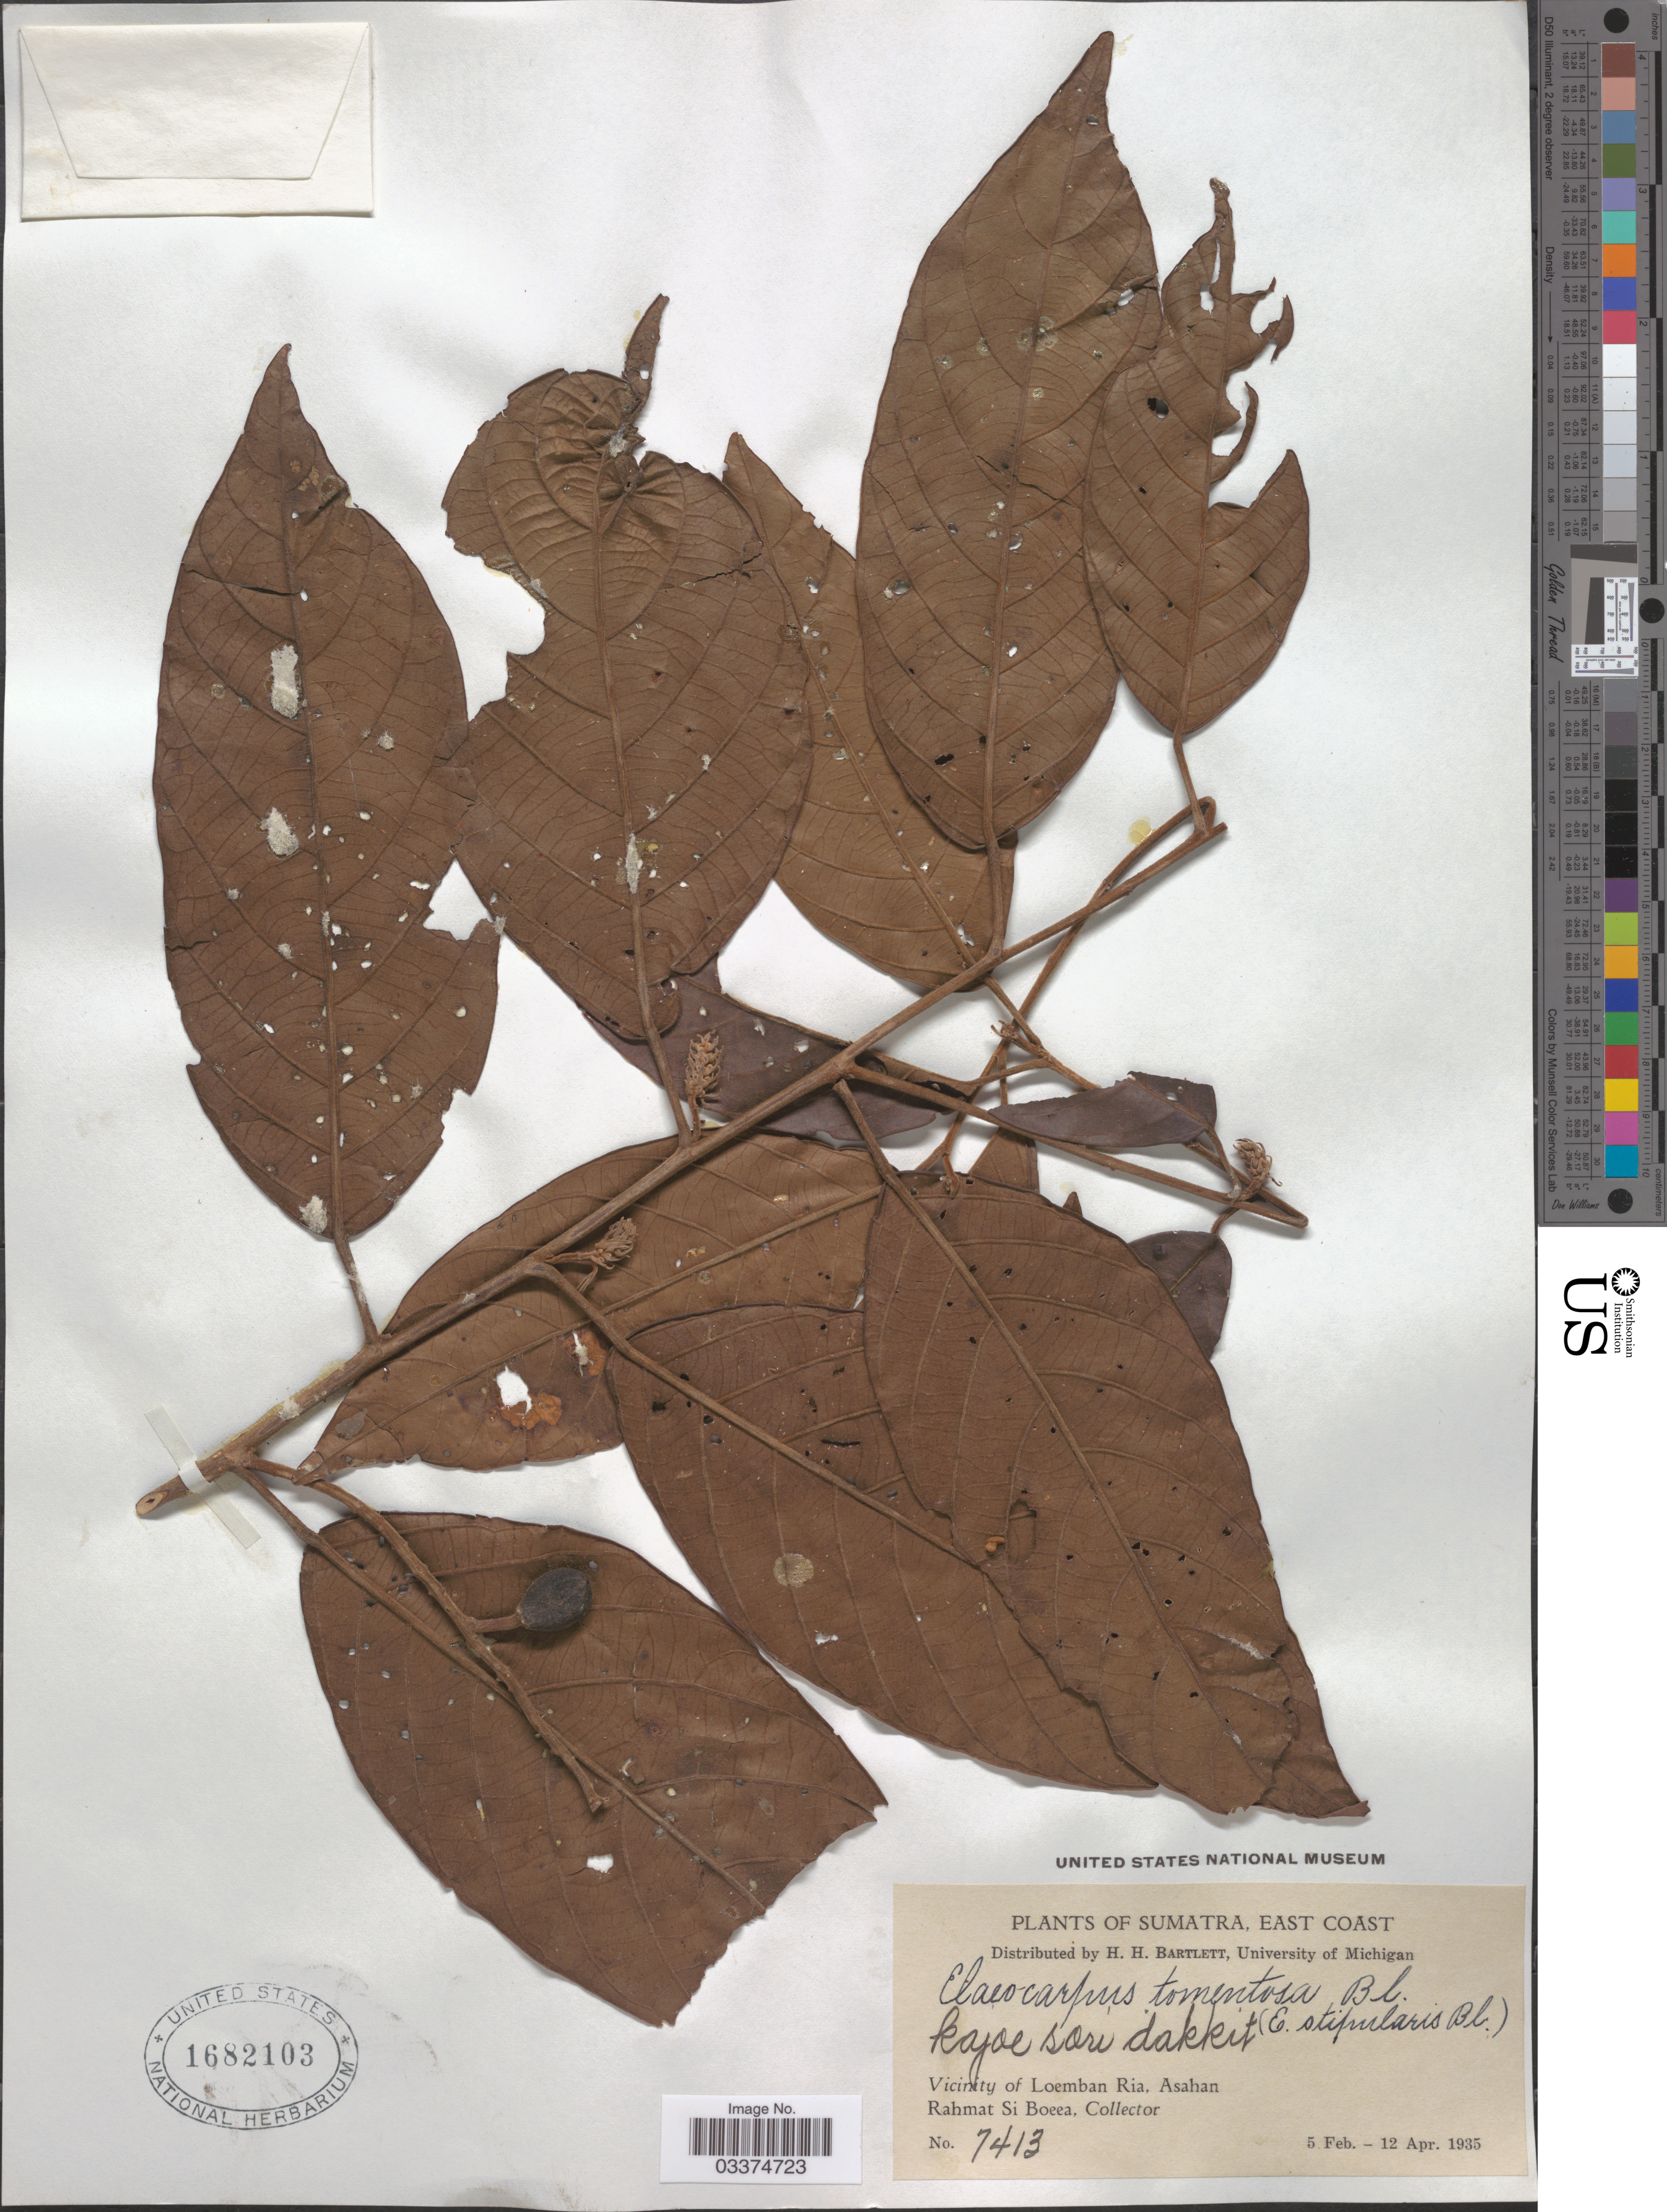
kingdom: Plantae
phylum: Tracheophyta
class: Magnoliopsida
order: Oxalidales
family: Elaeocarpaceae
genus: Elaeocarpus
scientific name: Elaeocarpus stipularis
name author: Blume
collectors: Rahmat Si Boeea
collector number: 7413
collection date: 1935-02-05/1935-04-12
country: Indonesia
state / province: Sumatra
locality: East Coast. Vicinity of Loemban Ria, Asahan.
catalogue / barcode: US 1682103